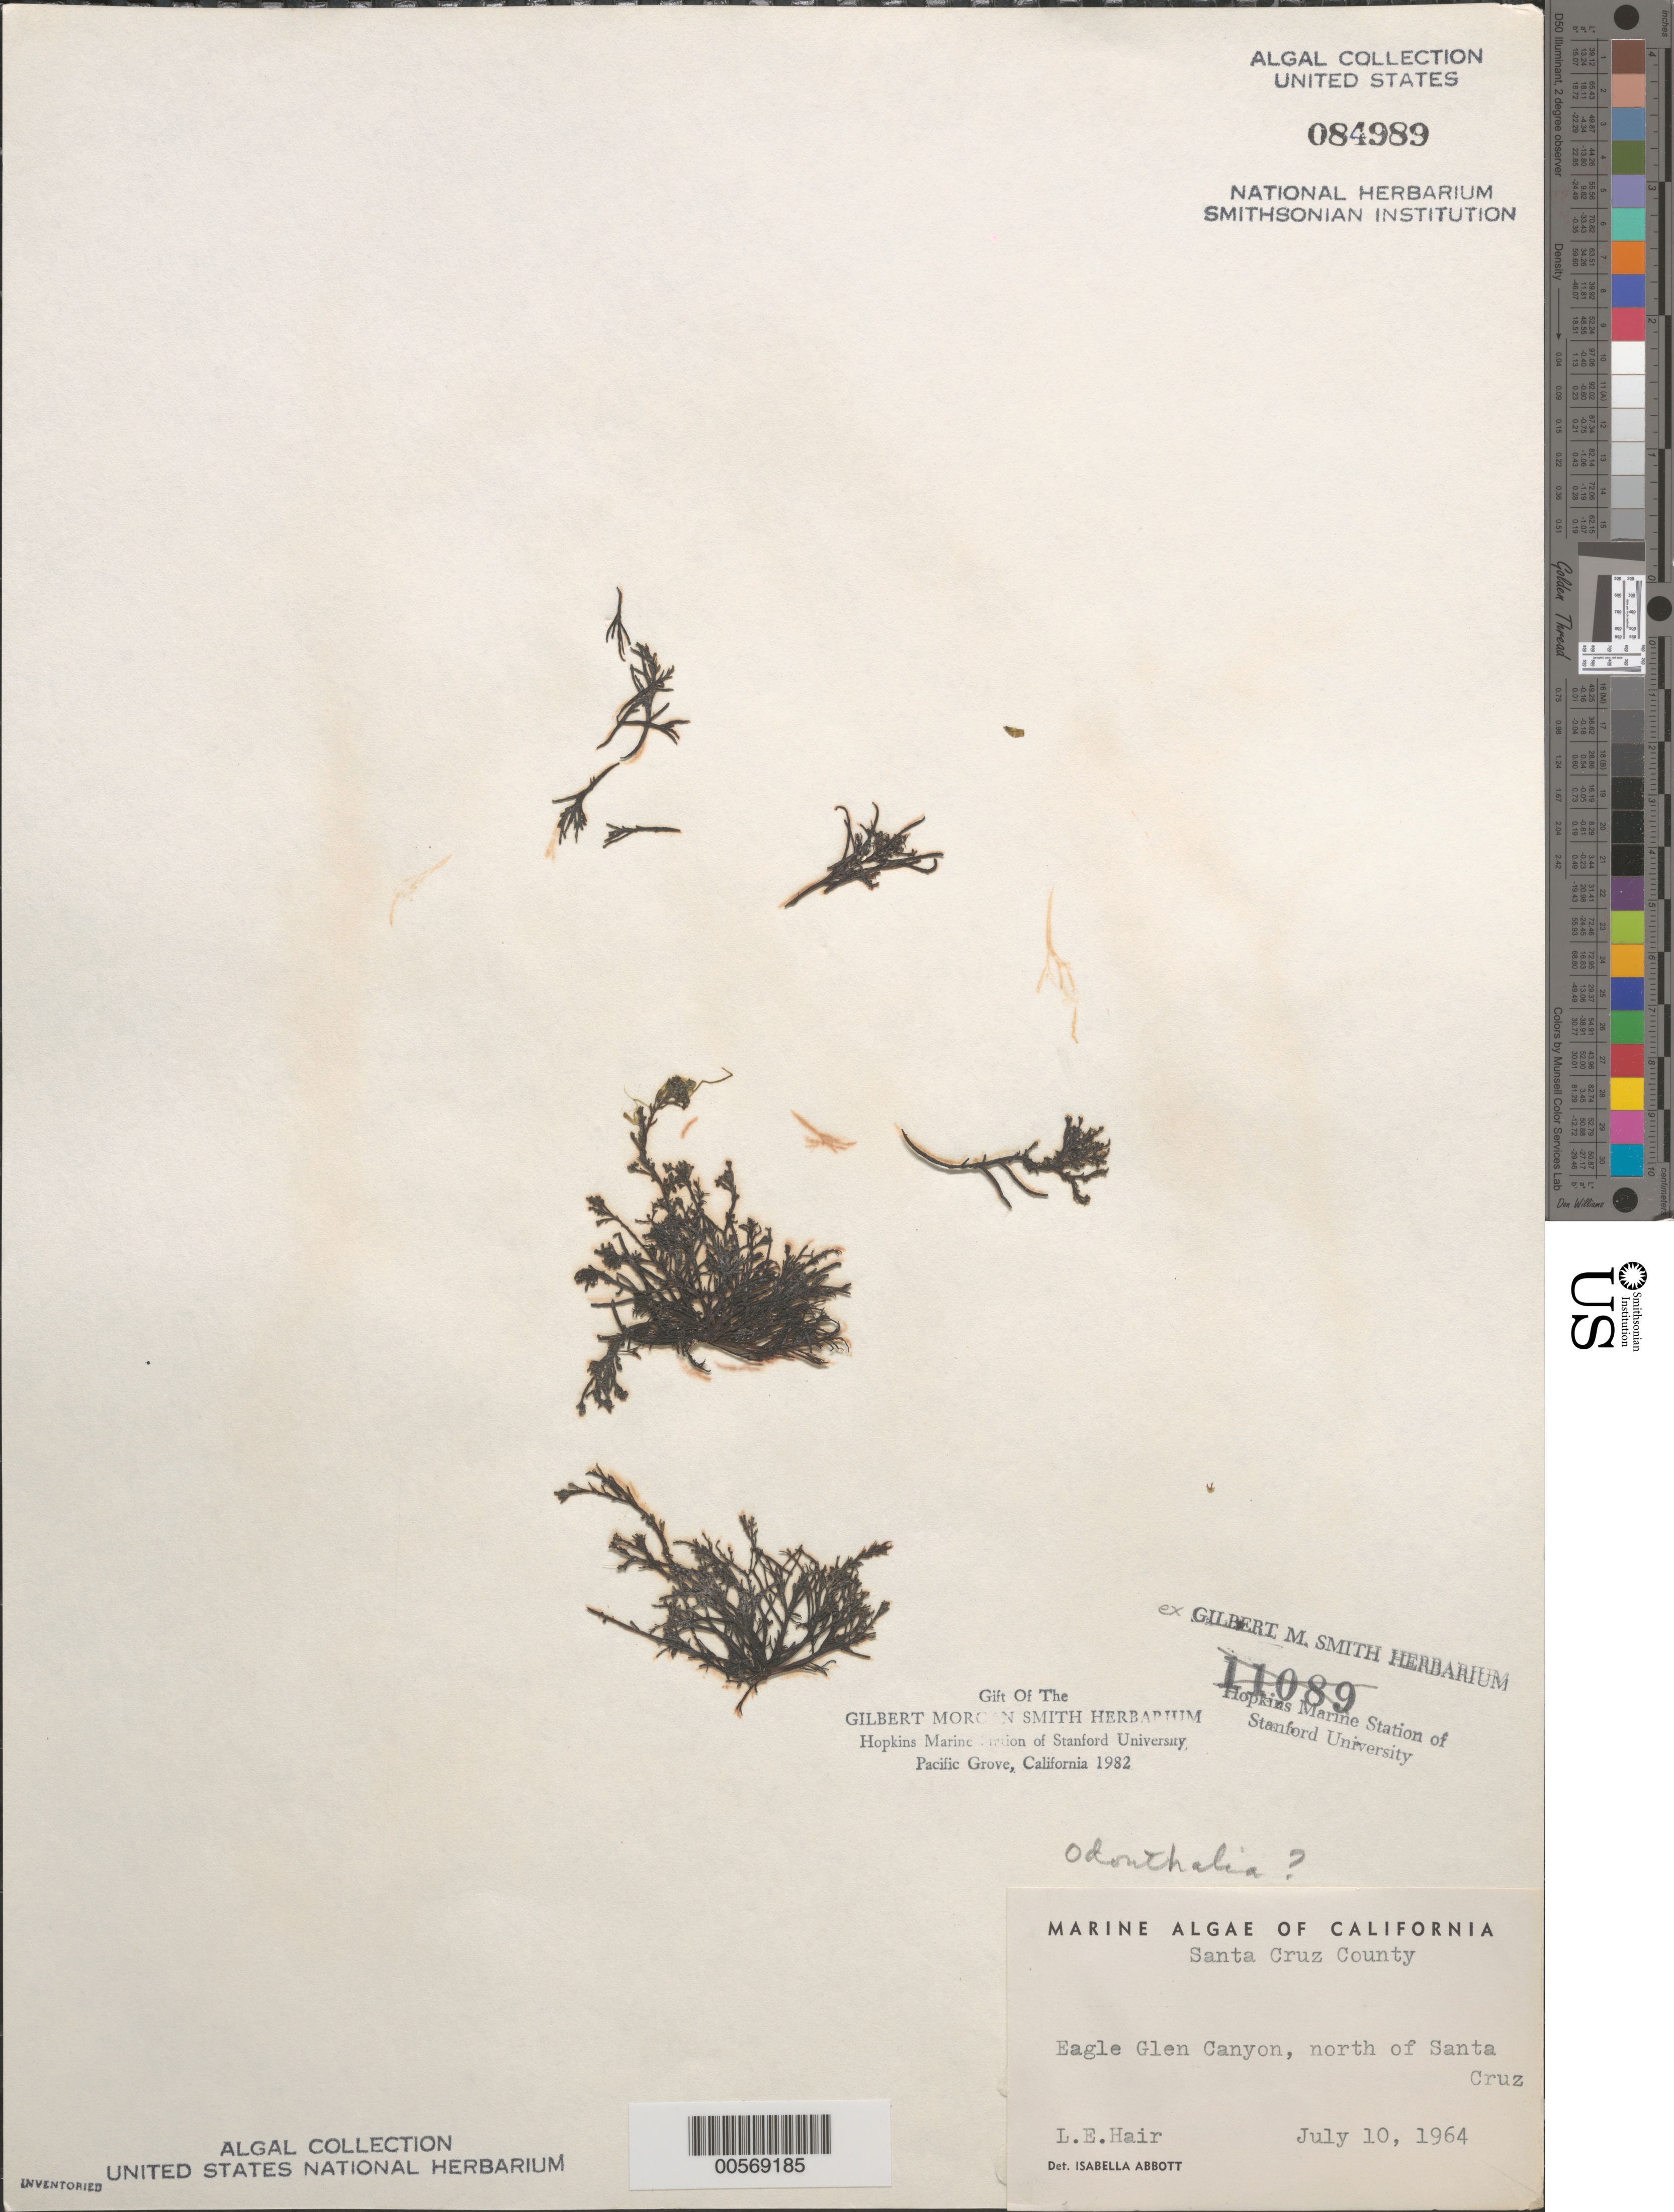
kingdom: Plantae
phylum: Rhodophyta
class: Florideophyceae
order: Ceramiales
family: Rhodomelaceae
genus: Odonthalia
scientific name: Odonthalia sp.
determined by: Abbott, Isabella A.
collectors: L. Hair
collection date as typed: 10 Jul 1964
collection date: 1964-07-10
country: United States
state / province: California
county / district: Santa Cruz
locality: Eagle Glen Canyon, north of Santa Cruz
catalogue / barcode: US 84989